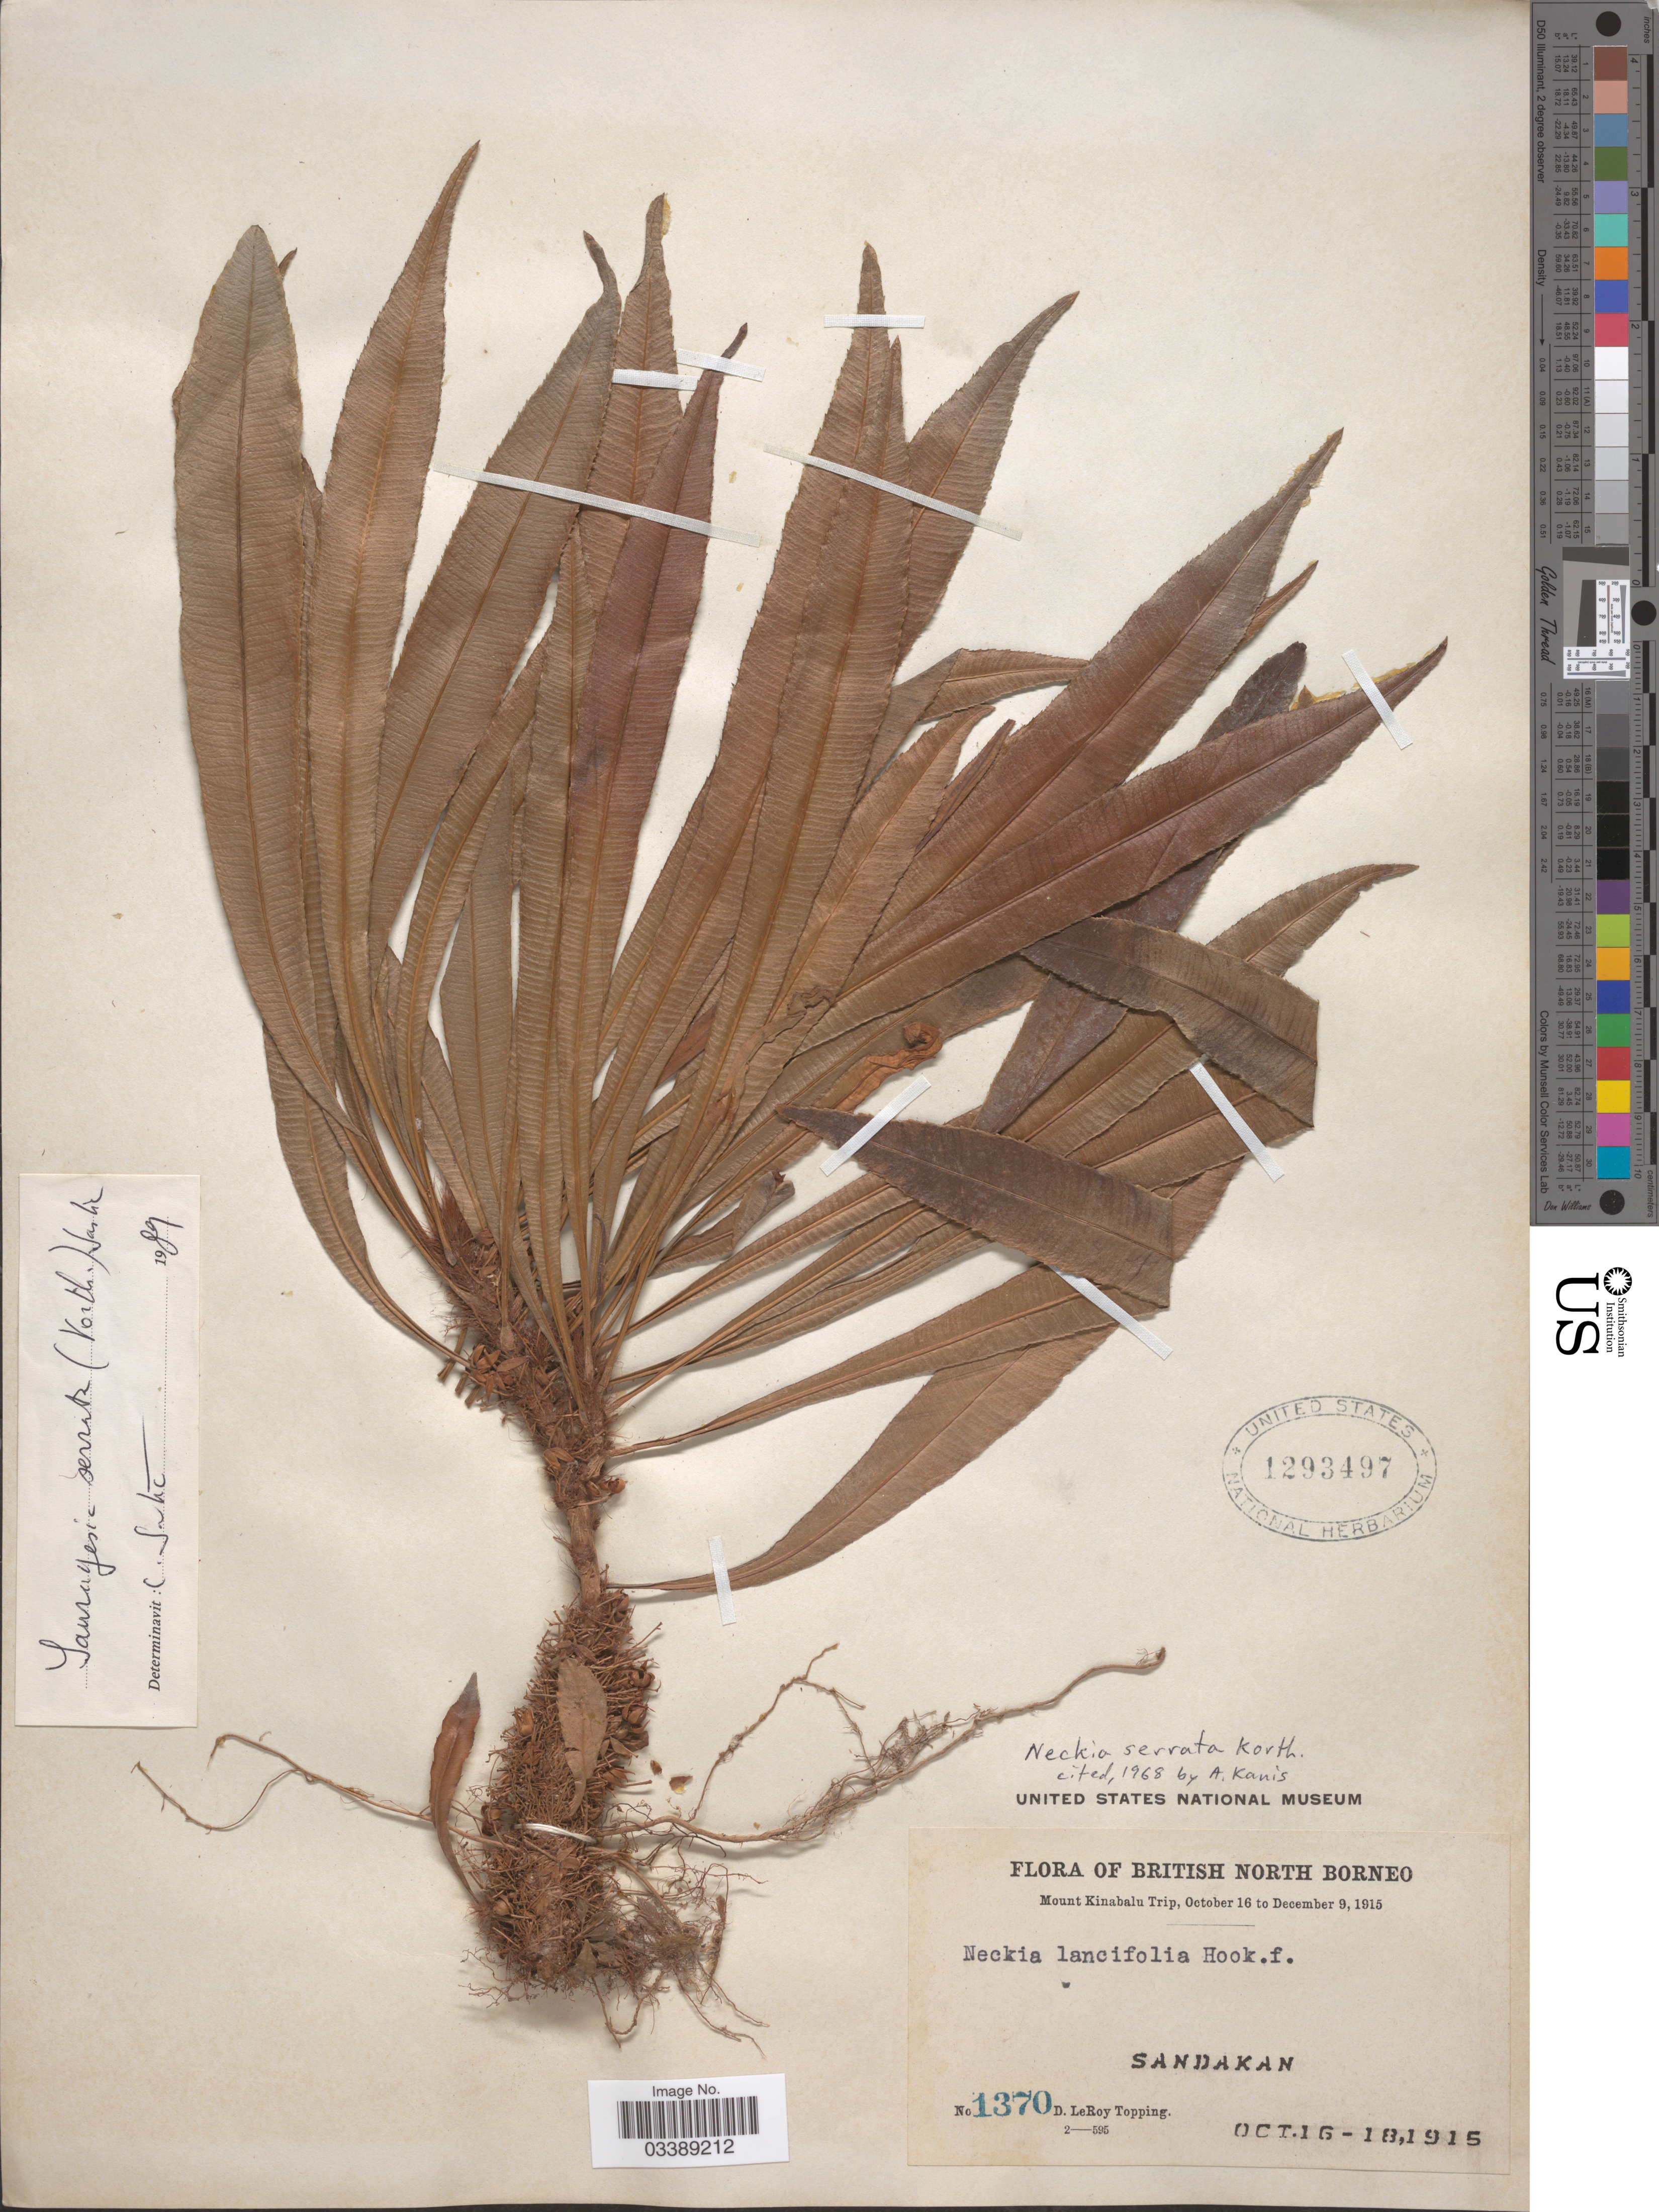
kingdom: Plantae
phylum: Tracheophyta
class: Magnoliopsida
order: Malpighiales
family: Ochnaceae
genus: Neckia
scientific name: Neckia serrata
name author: Korth.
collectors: D. L. Topping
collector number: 1370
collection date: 1915-10-16/1915-10-18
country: Malaysia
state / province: Sabah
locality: British North Borneo. Mount Kinabalu. Sandakan.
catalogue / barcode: US 1293497